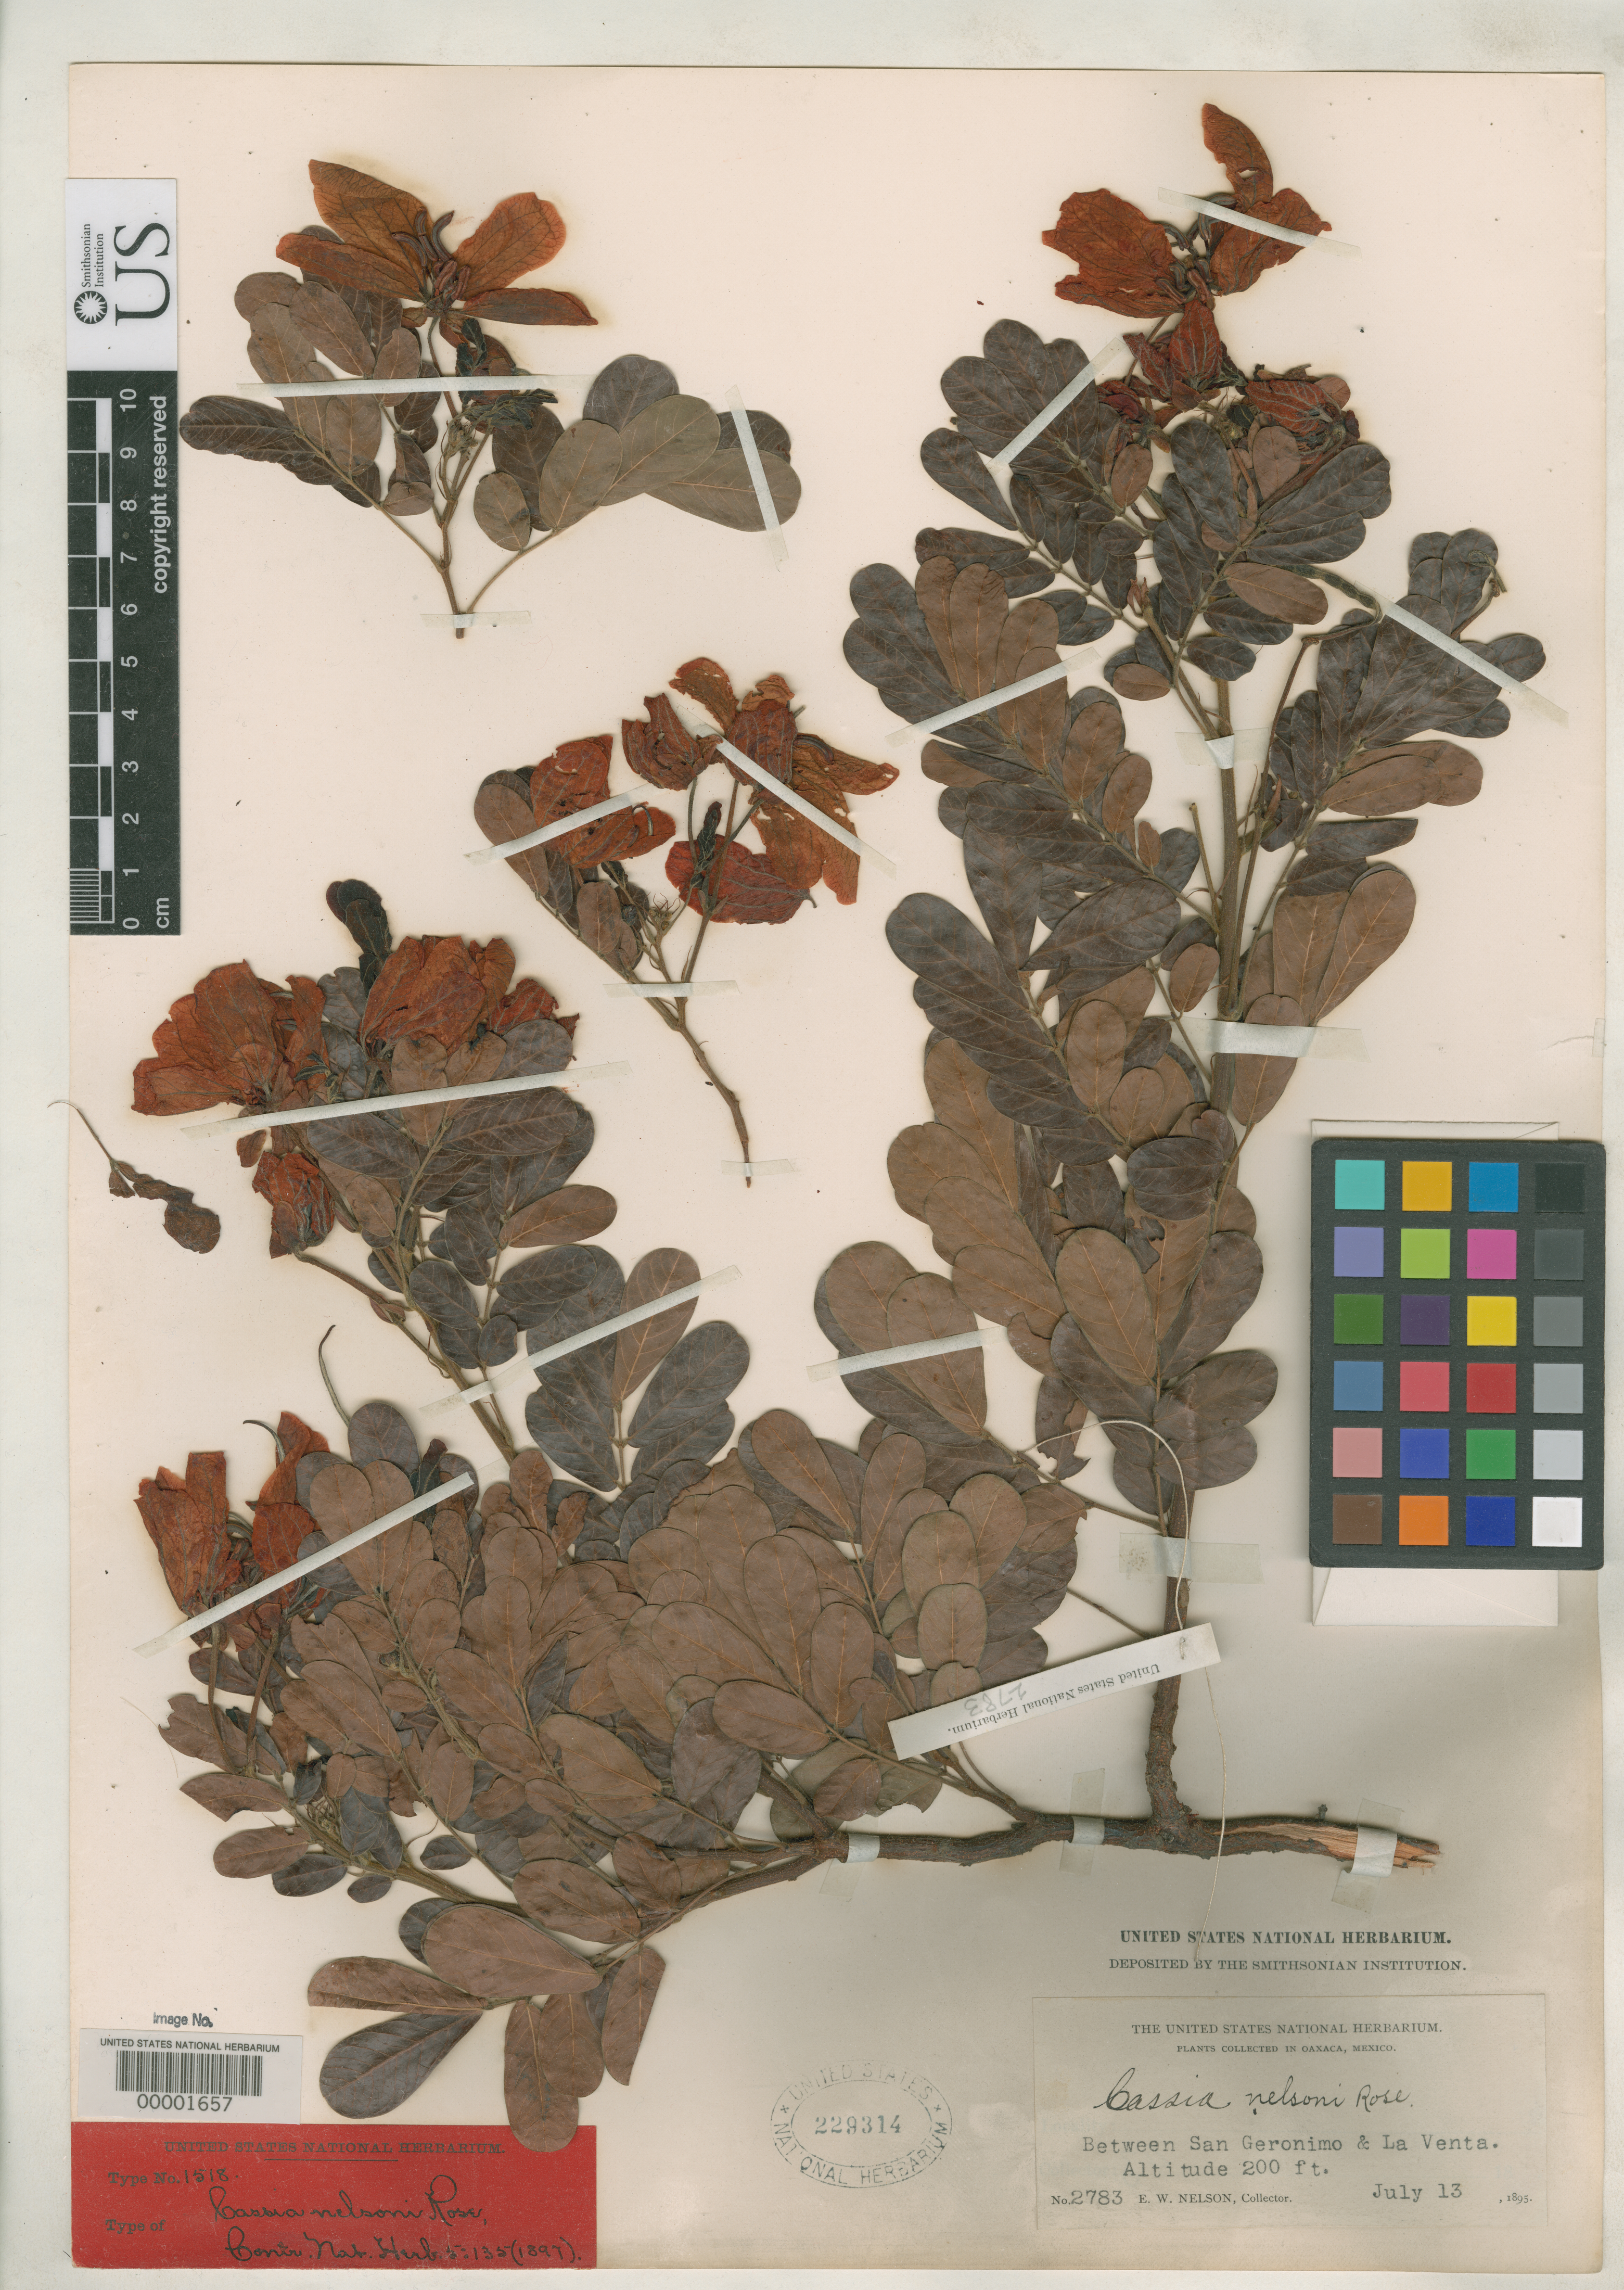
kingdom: Plantae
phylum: Tracheophyta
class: Magnoliopsida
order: Fabales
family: Fabaceae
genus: Cassia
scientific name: Cassia nelsonii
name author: Rose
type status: Isolectotype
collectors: E. W. Nelson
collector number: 2783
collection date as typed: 13 Jul 1895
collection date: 1895-07-13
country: Mexico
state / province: Oaxaca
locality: Between San Geronimo and La Venta.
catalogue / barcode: US 229314